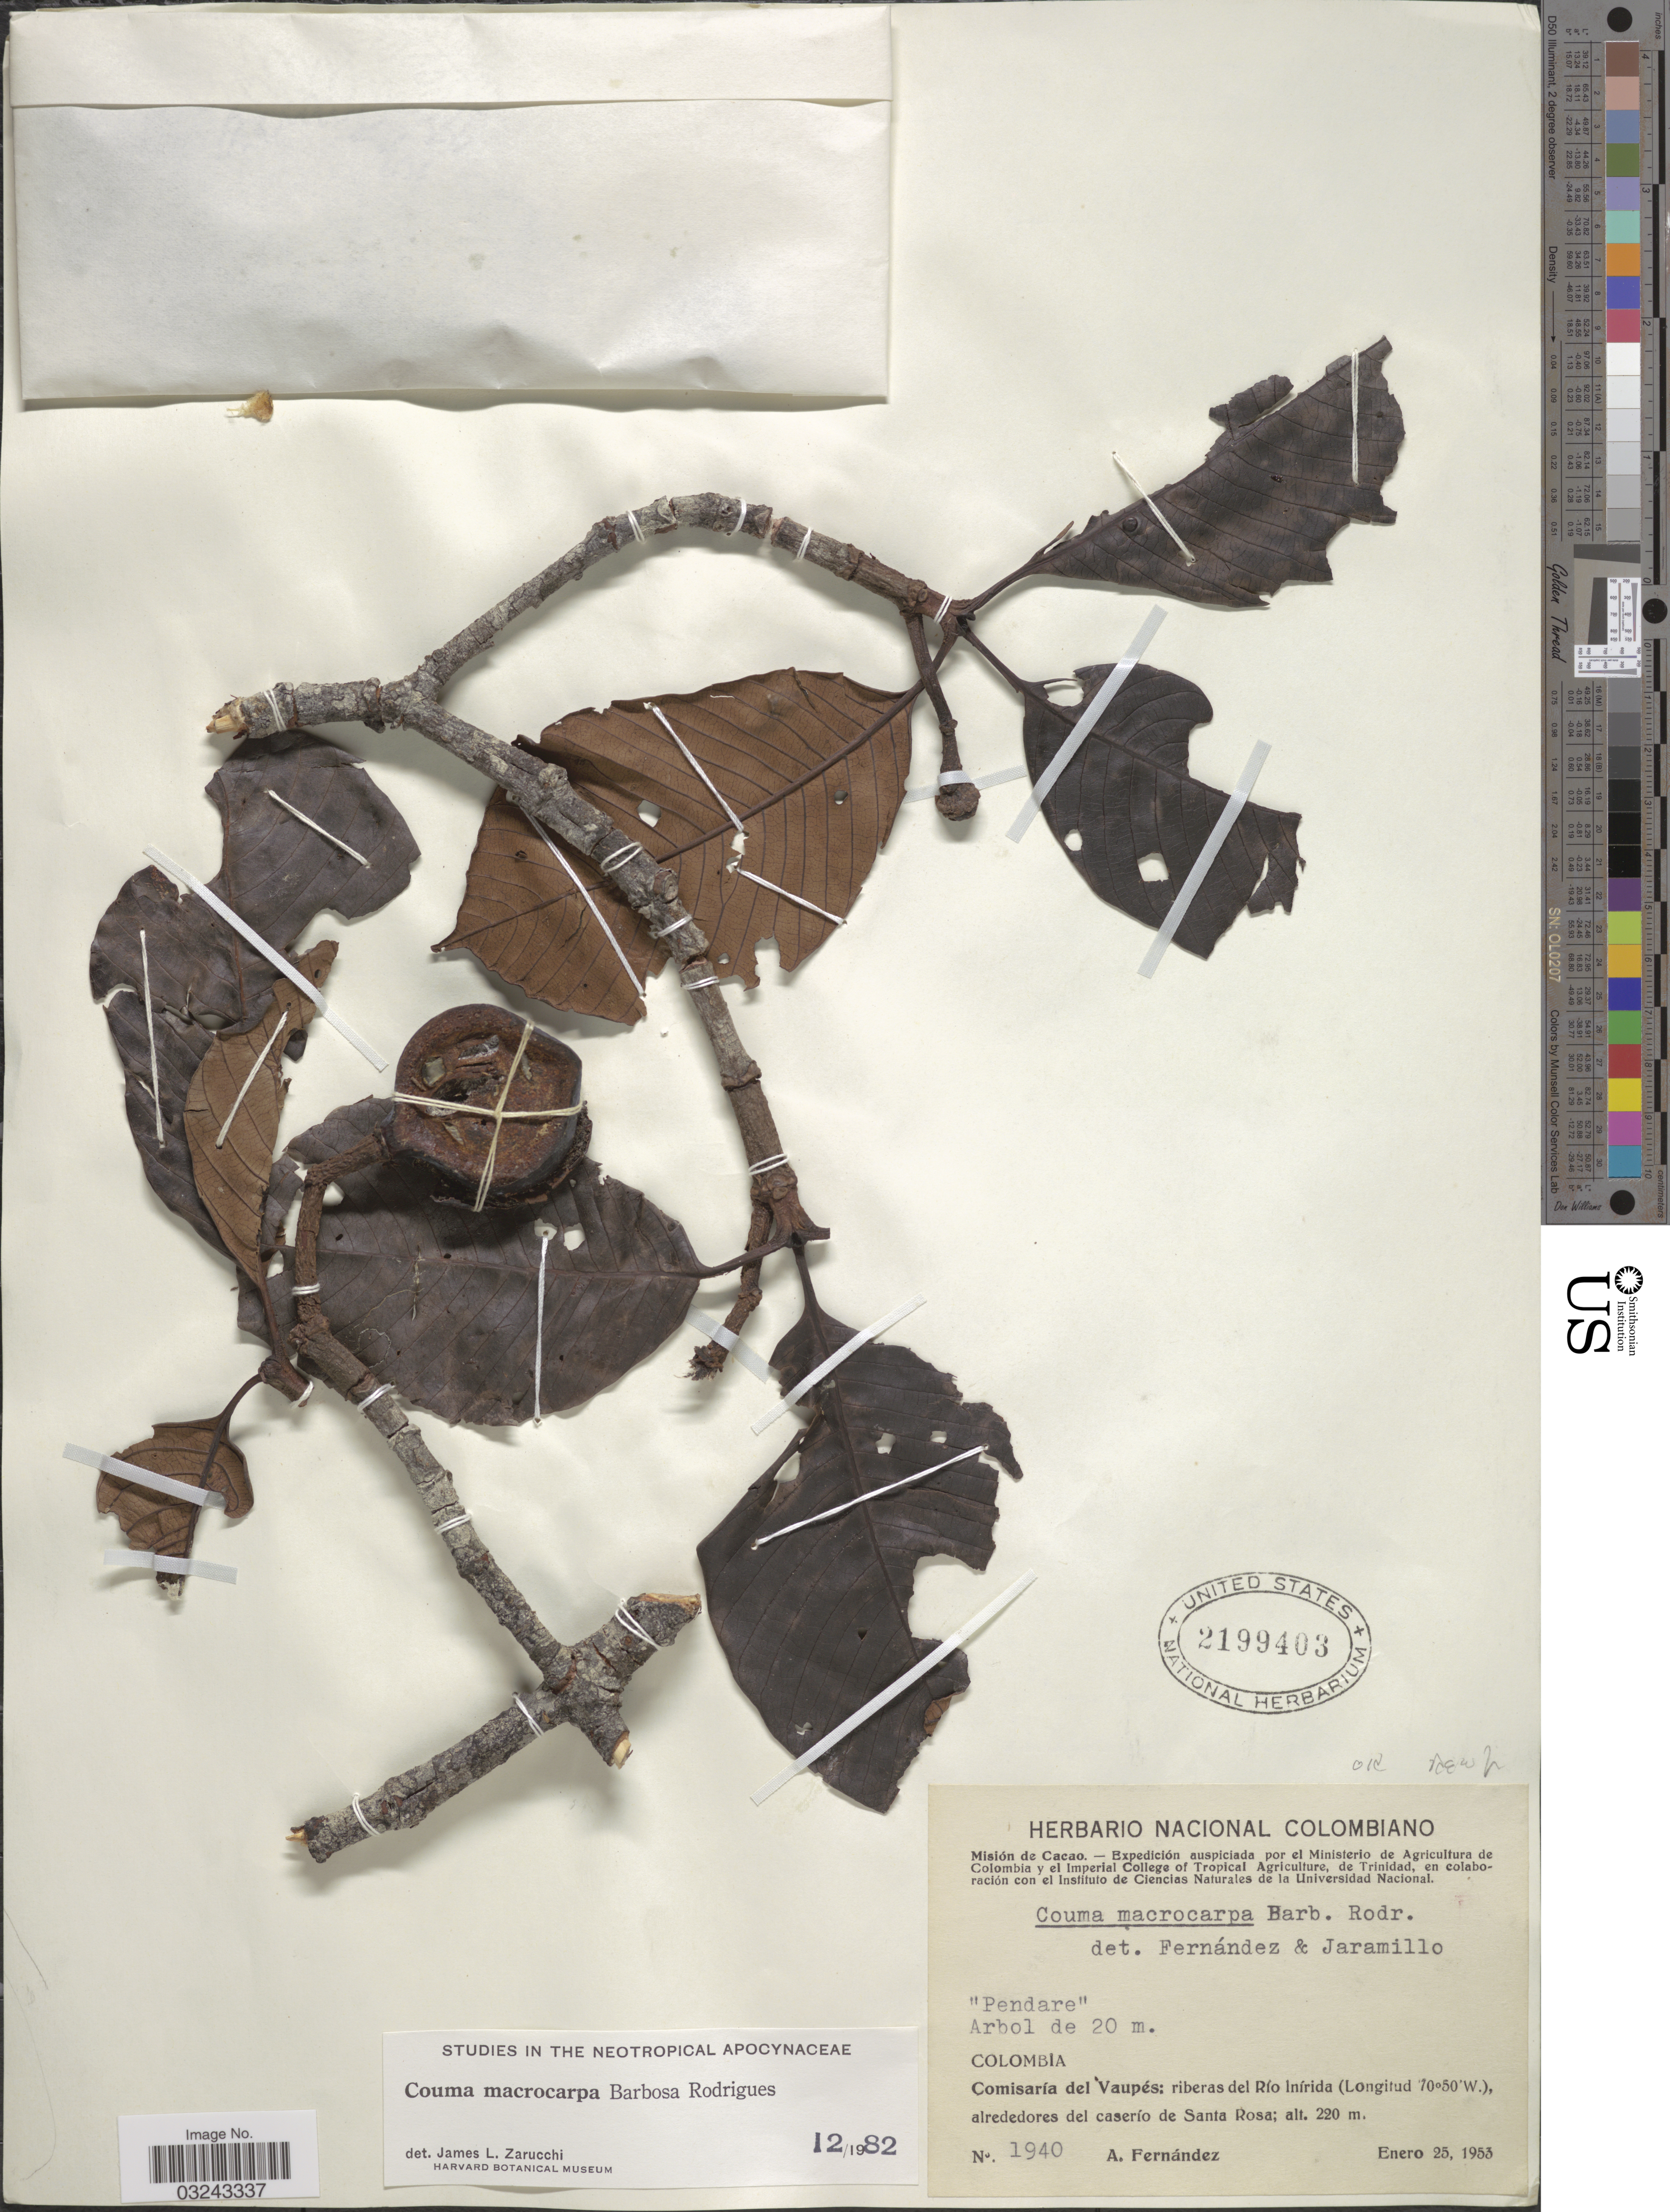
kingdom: Plantae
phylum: Tracheophyta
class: Magnoliopsida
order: Gentianales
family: Apocynaceae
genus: Couma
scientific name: Couma macrocarpa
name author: Barb. Rodr.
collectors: A. Fernandez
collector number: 1940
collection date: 1953-01-25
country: Colombia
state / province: Vaupés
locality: Comisaría del Vaupés: riberas del Río Inírida, alrededores del caserío de Santa Rosa.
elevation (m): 220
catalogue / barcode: US 2199403